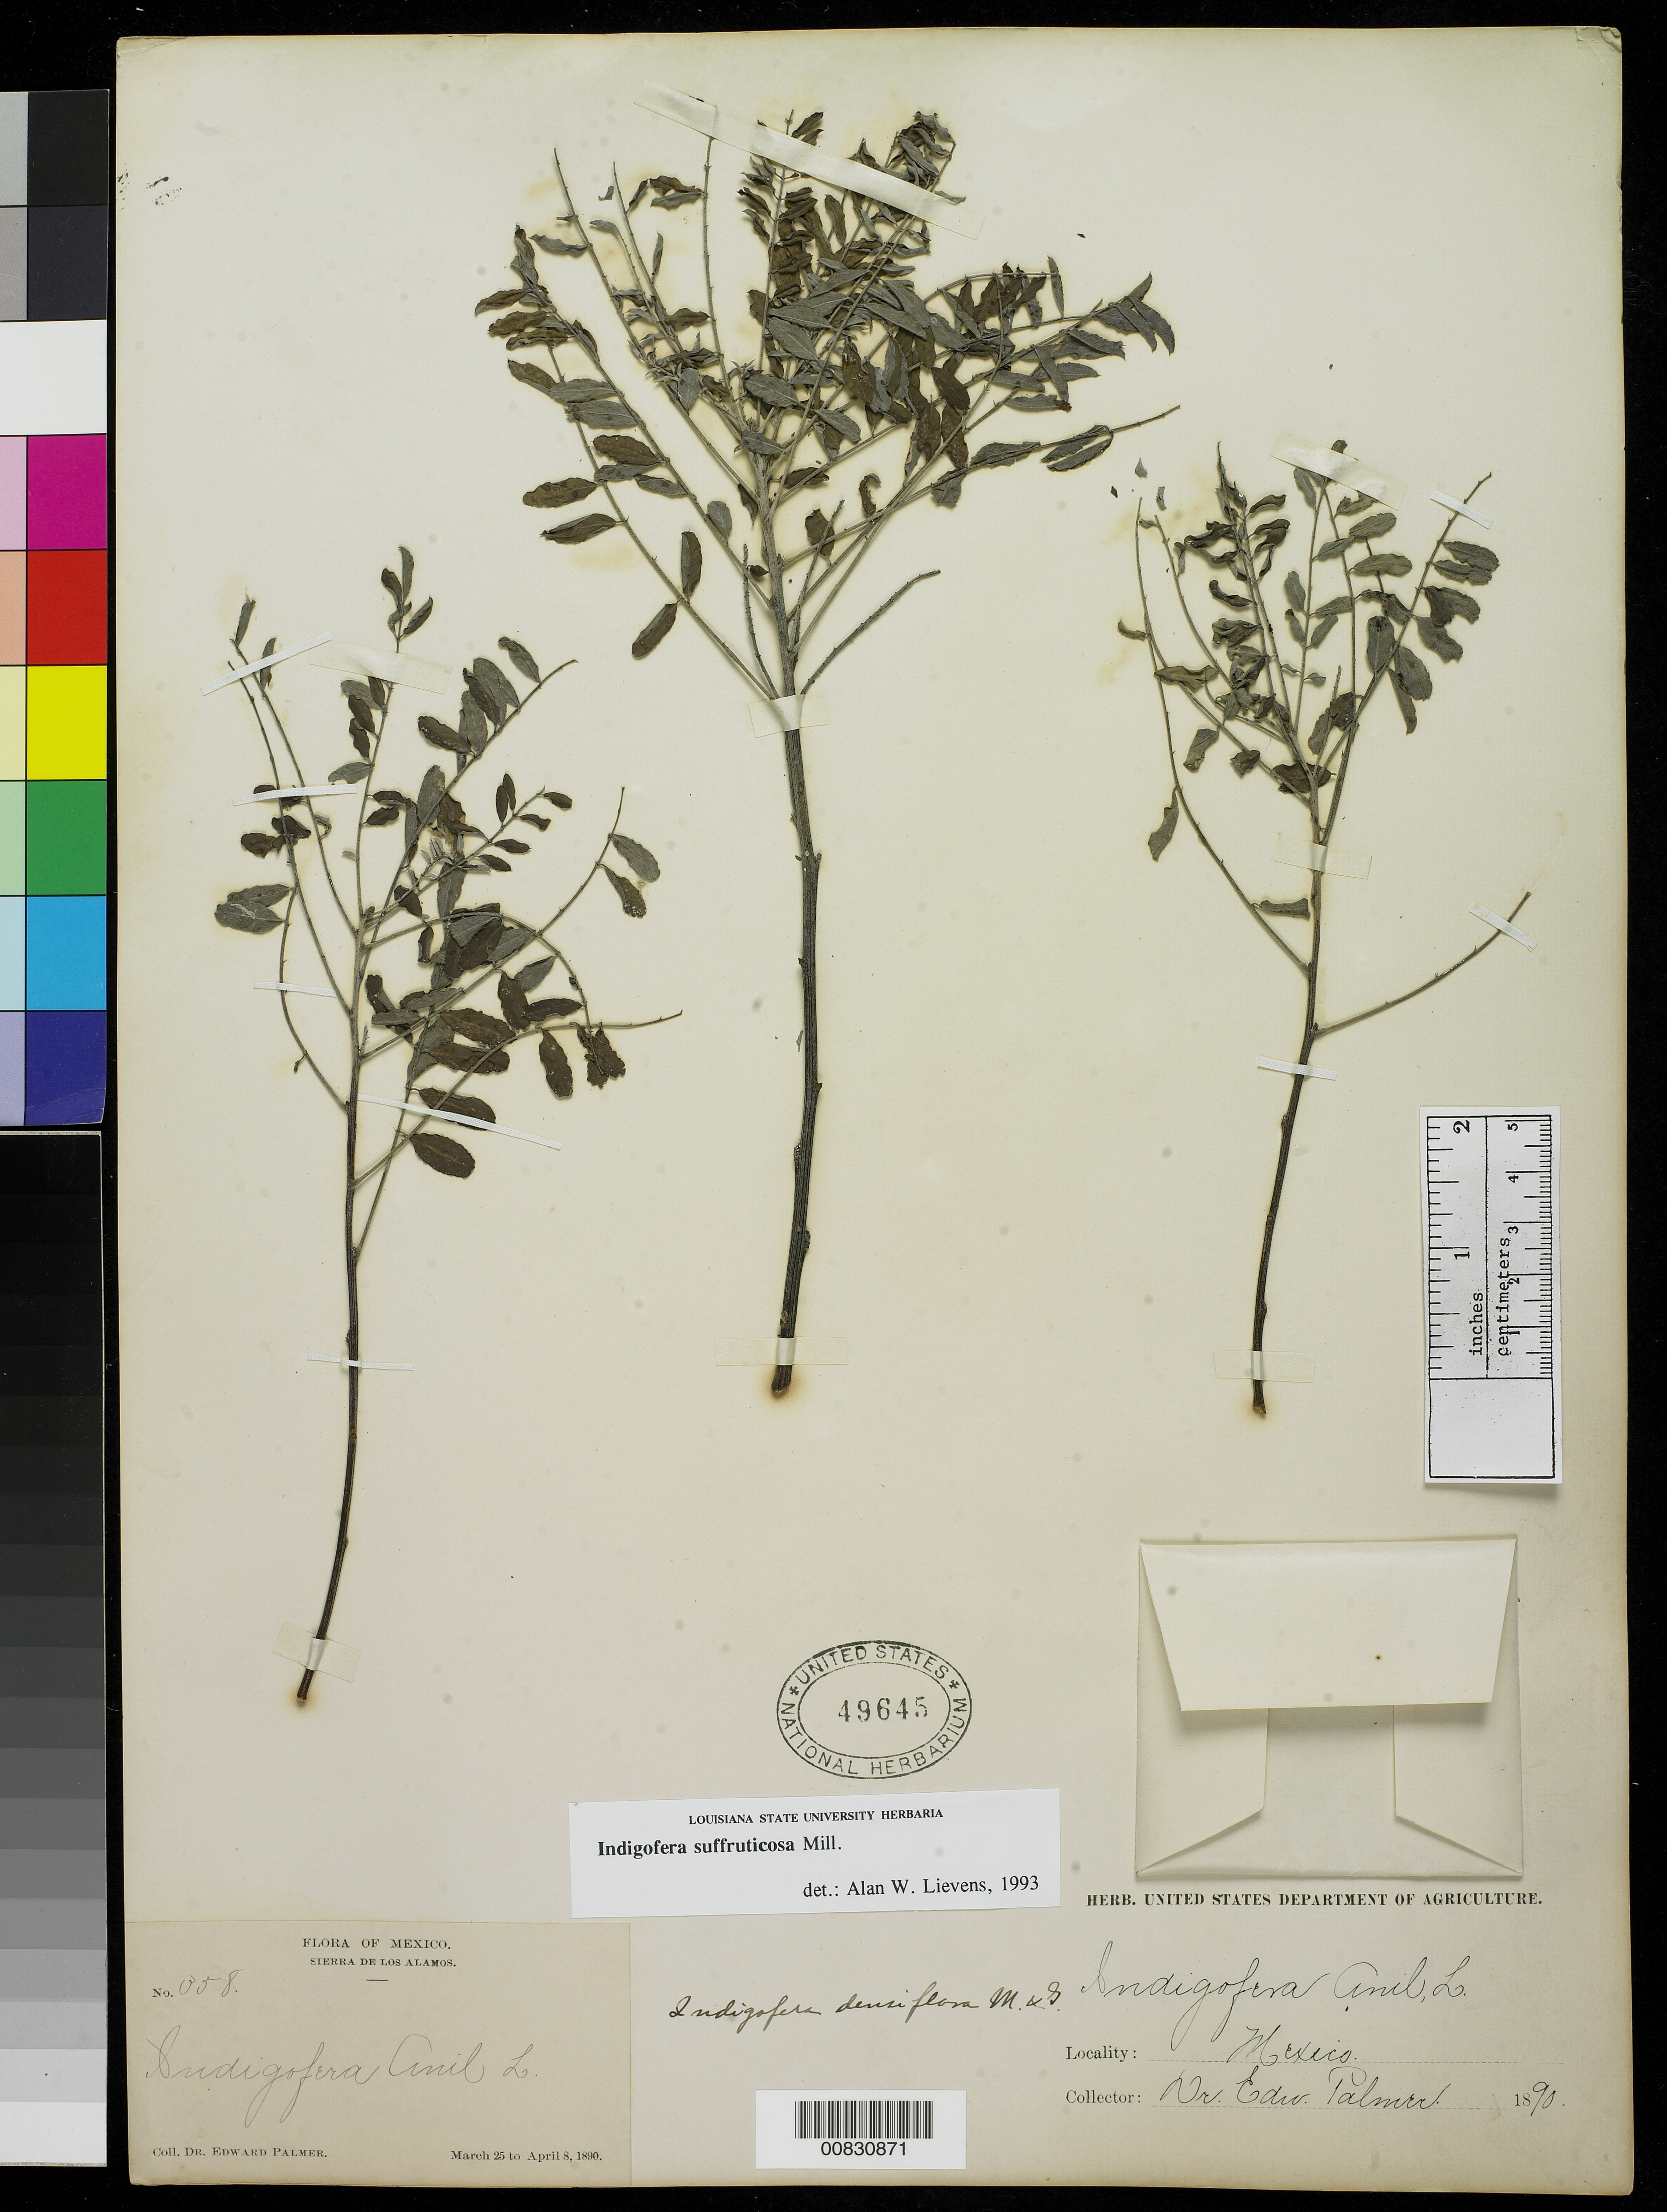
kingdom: Plantae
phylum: Tracheophyta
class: Magnoliopsida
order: Fabales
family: Fabaceae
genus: Indigofera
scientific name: Indigofera suffruticosa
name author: Mill.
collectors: E. Palmer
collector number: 358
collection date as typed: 25 Mar 1890 to 08 Apr 1890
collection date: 1890-03-25/1890-04-08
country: Mexico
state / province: Sonora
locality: Sierra de los Alamos, Sonora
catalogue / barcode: US 49645